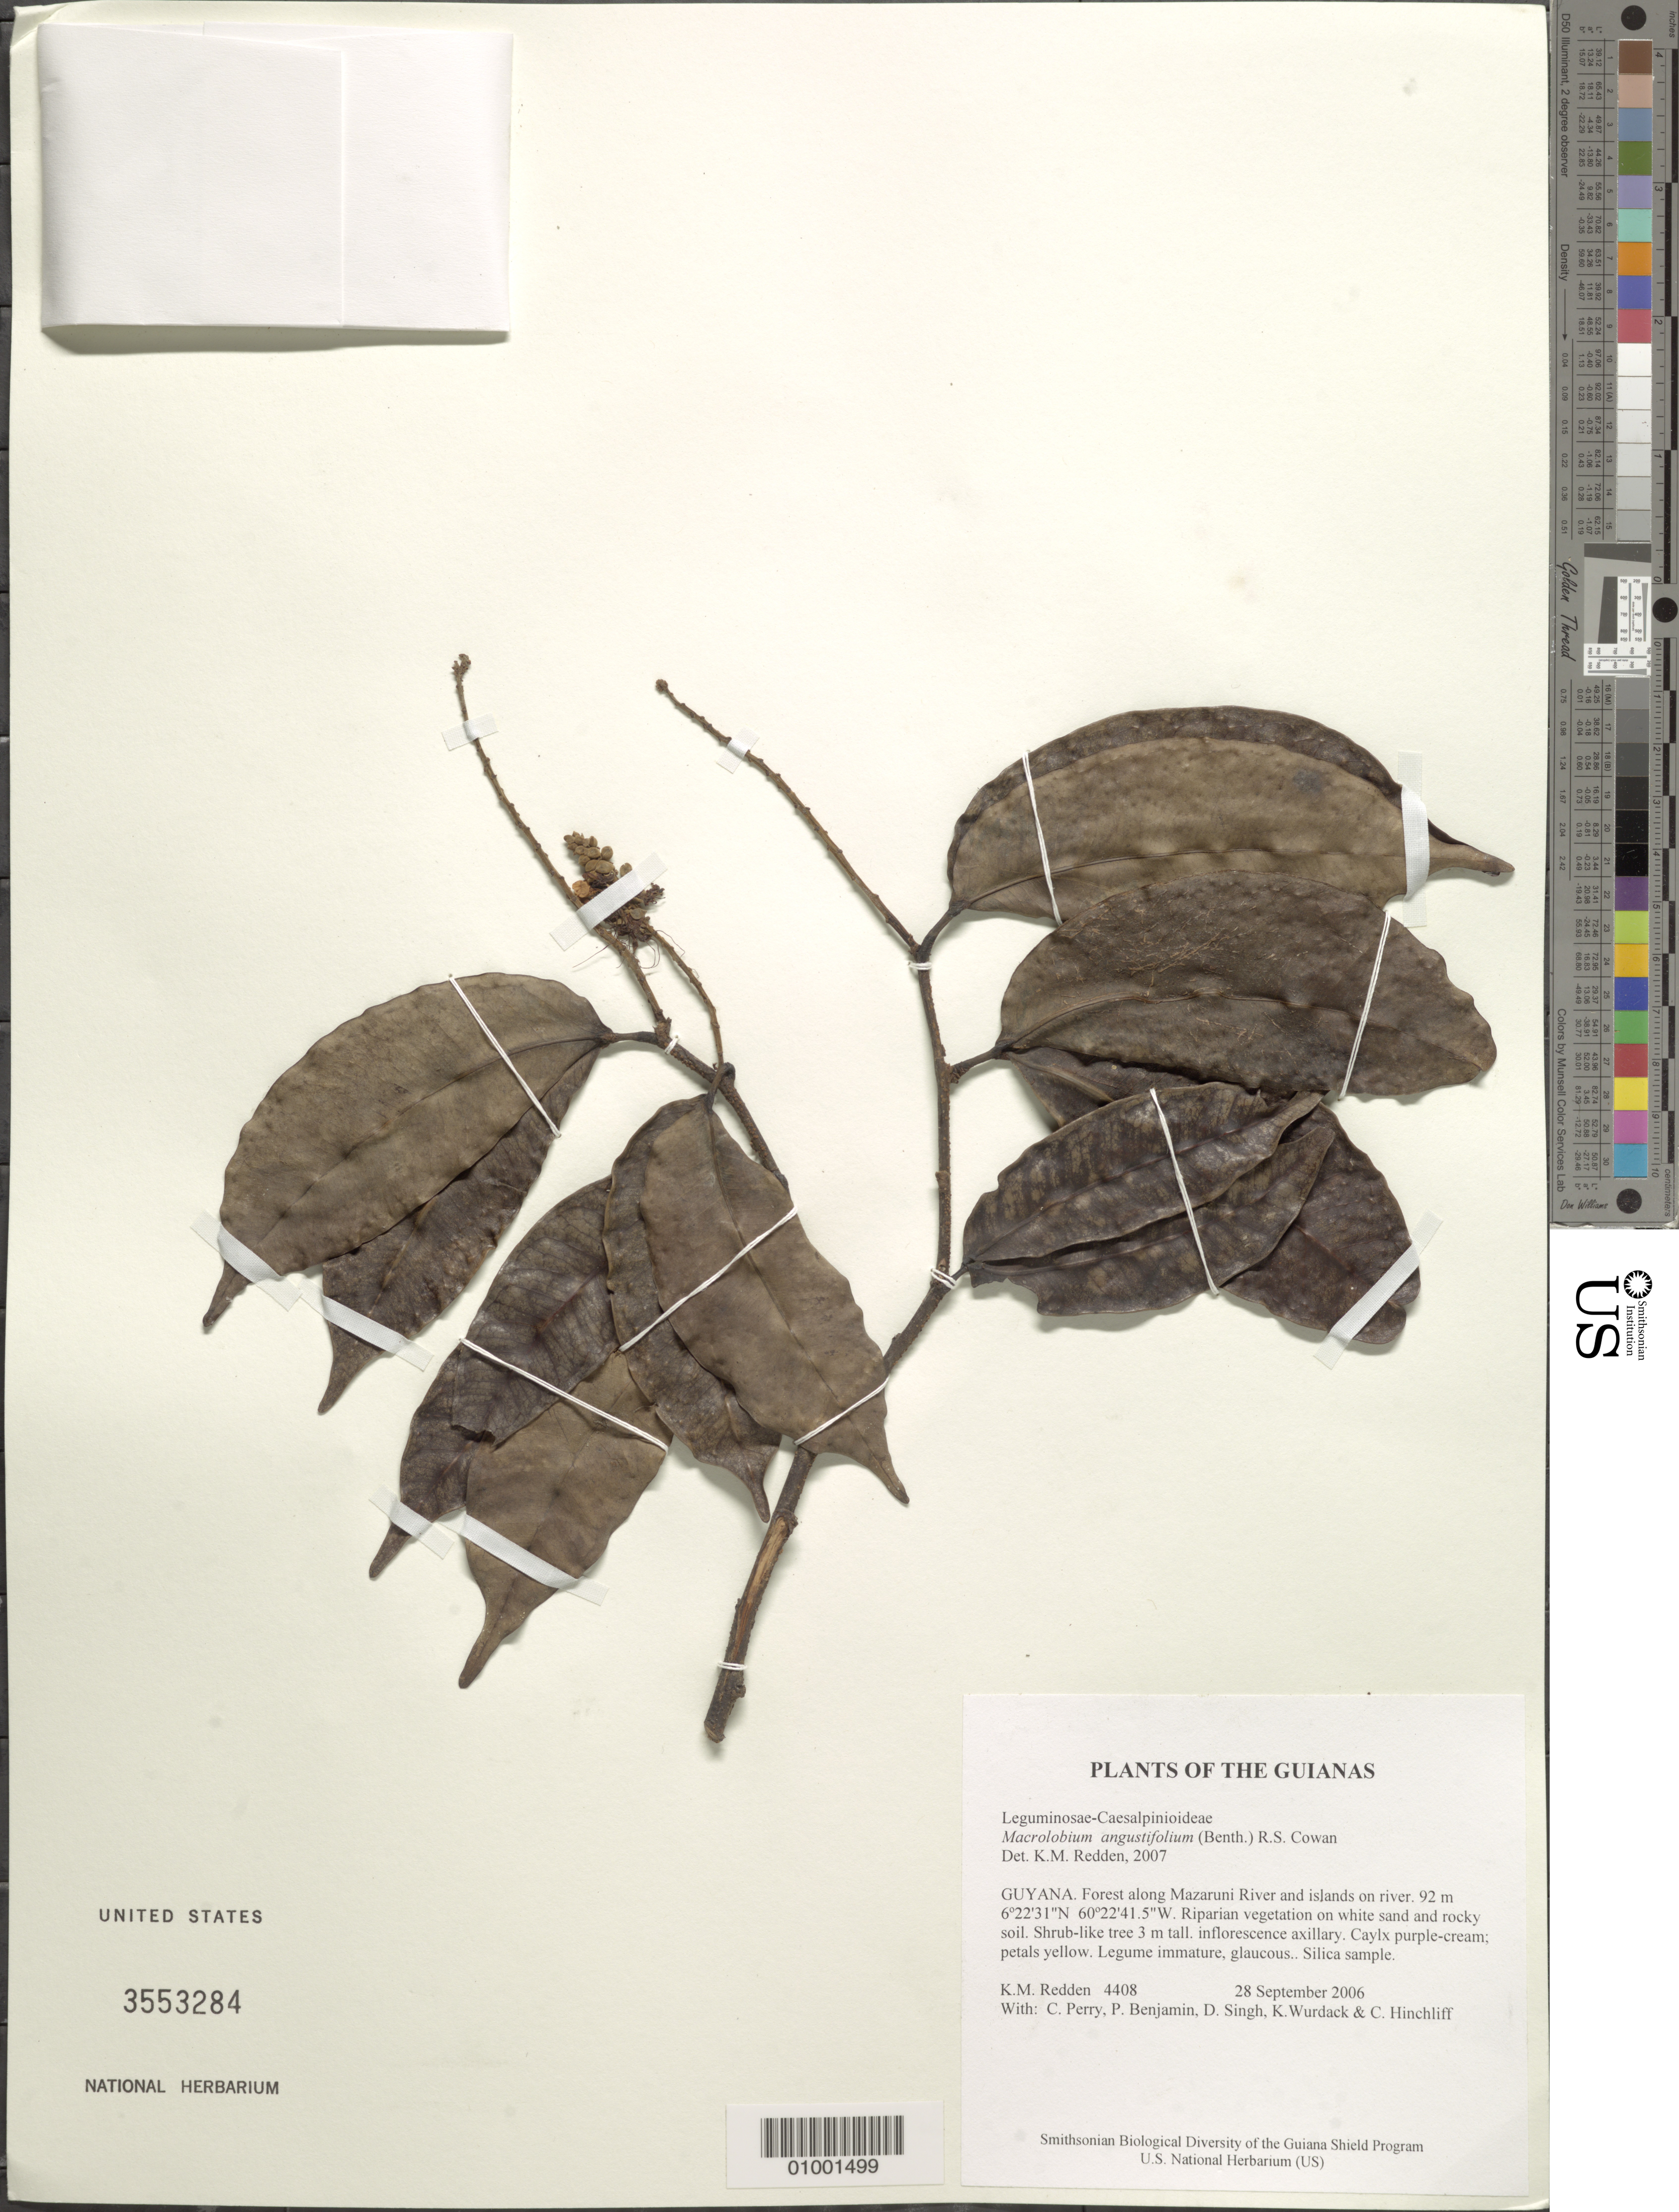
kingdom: Plantae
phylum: Tracheophyta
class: Magnoliopsida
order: Fabales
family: Fabaceae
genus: Macrolobium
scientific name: Macrolobium angustifolium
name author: (Benth.) R.S. Cowan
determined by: Redden, K. M.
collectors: K. M. Redden, C. Perry, P. Benjamin, D. Singh, K. Wurdack & C. E. Hinchliff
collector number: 4408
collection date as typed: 28 September 2006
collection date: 2006-09-28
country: Guyana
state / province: Cuyuni-Mazaruni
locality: Forest along Mazaruni River and islands on river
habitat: Riparian vegetation on white sand and rocky soil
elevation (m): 92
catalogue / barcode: US 3553284